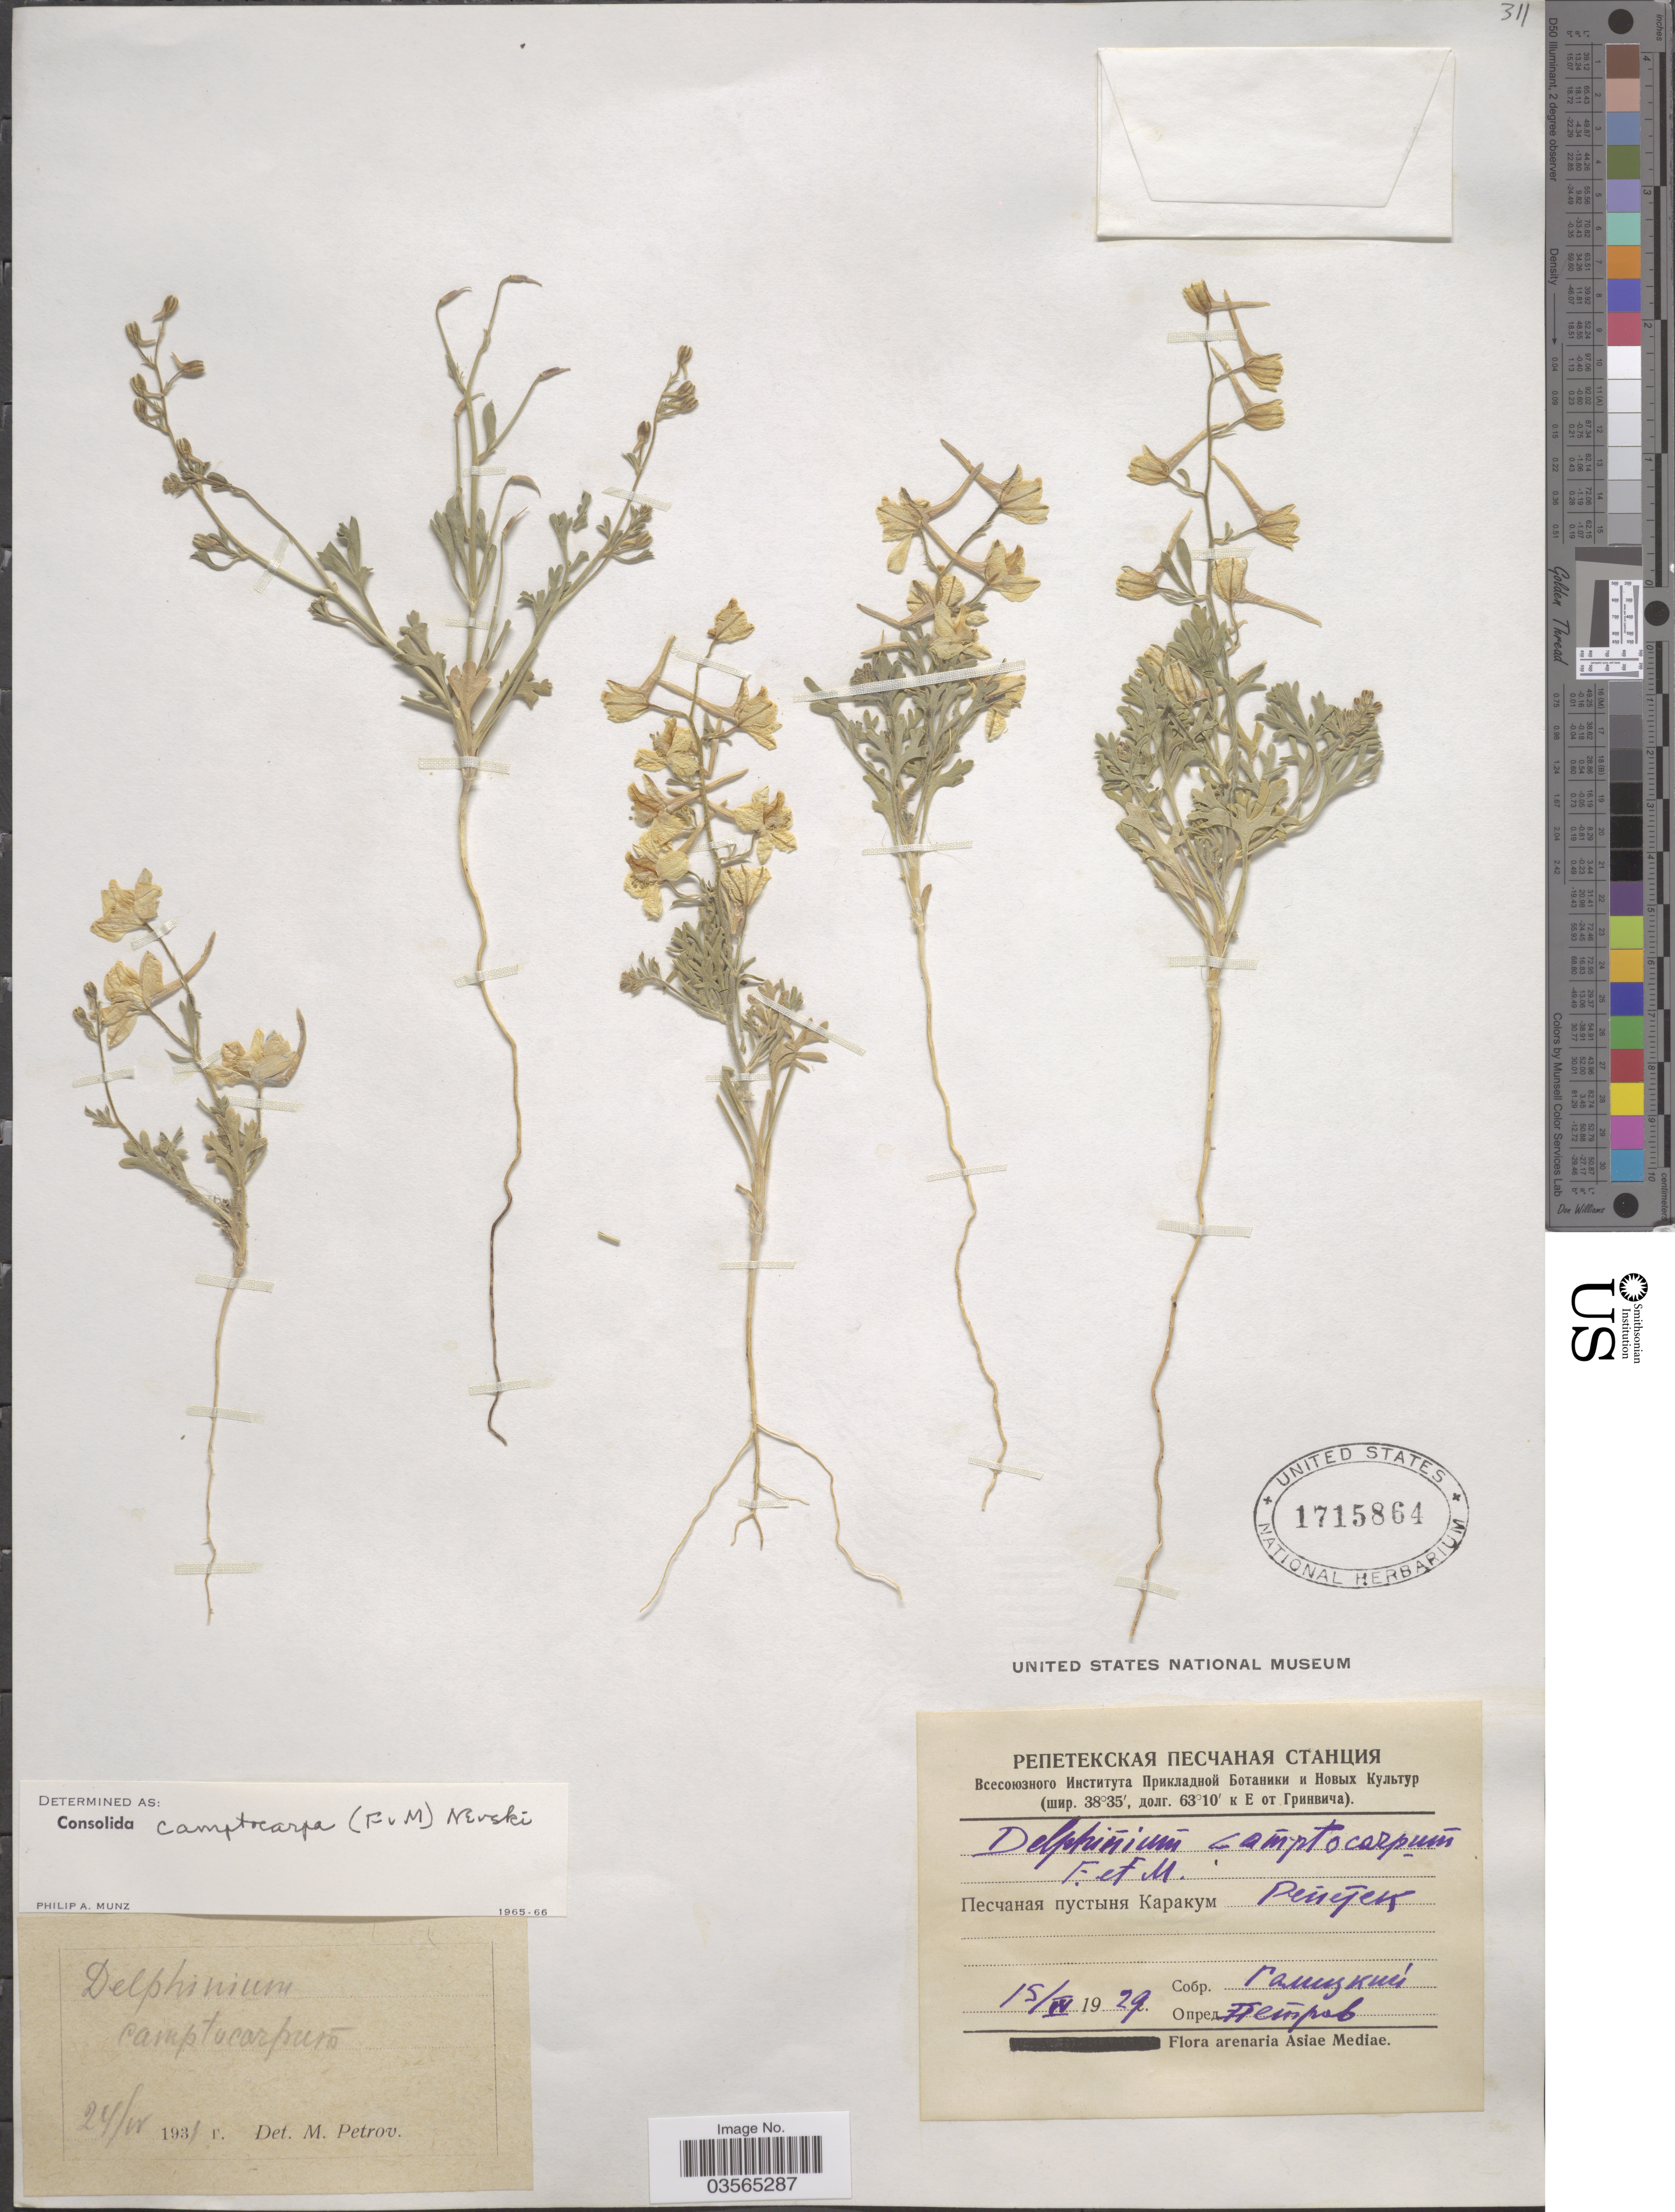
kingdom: Plantae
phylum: Tracheophyta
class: Magnoliopsida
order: Ranunculales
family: Ranunculaceae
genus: Delphinium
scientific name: Delphinium camtocarpum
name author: Fisch. & C.A. Mey.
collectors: Galitskiy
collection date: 1929-04-15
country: Turkmenistan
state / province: Lebap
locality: Karakum Desert, Repetek. Arenaria Asiae Mediae.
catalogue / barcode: US 1715864